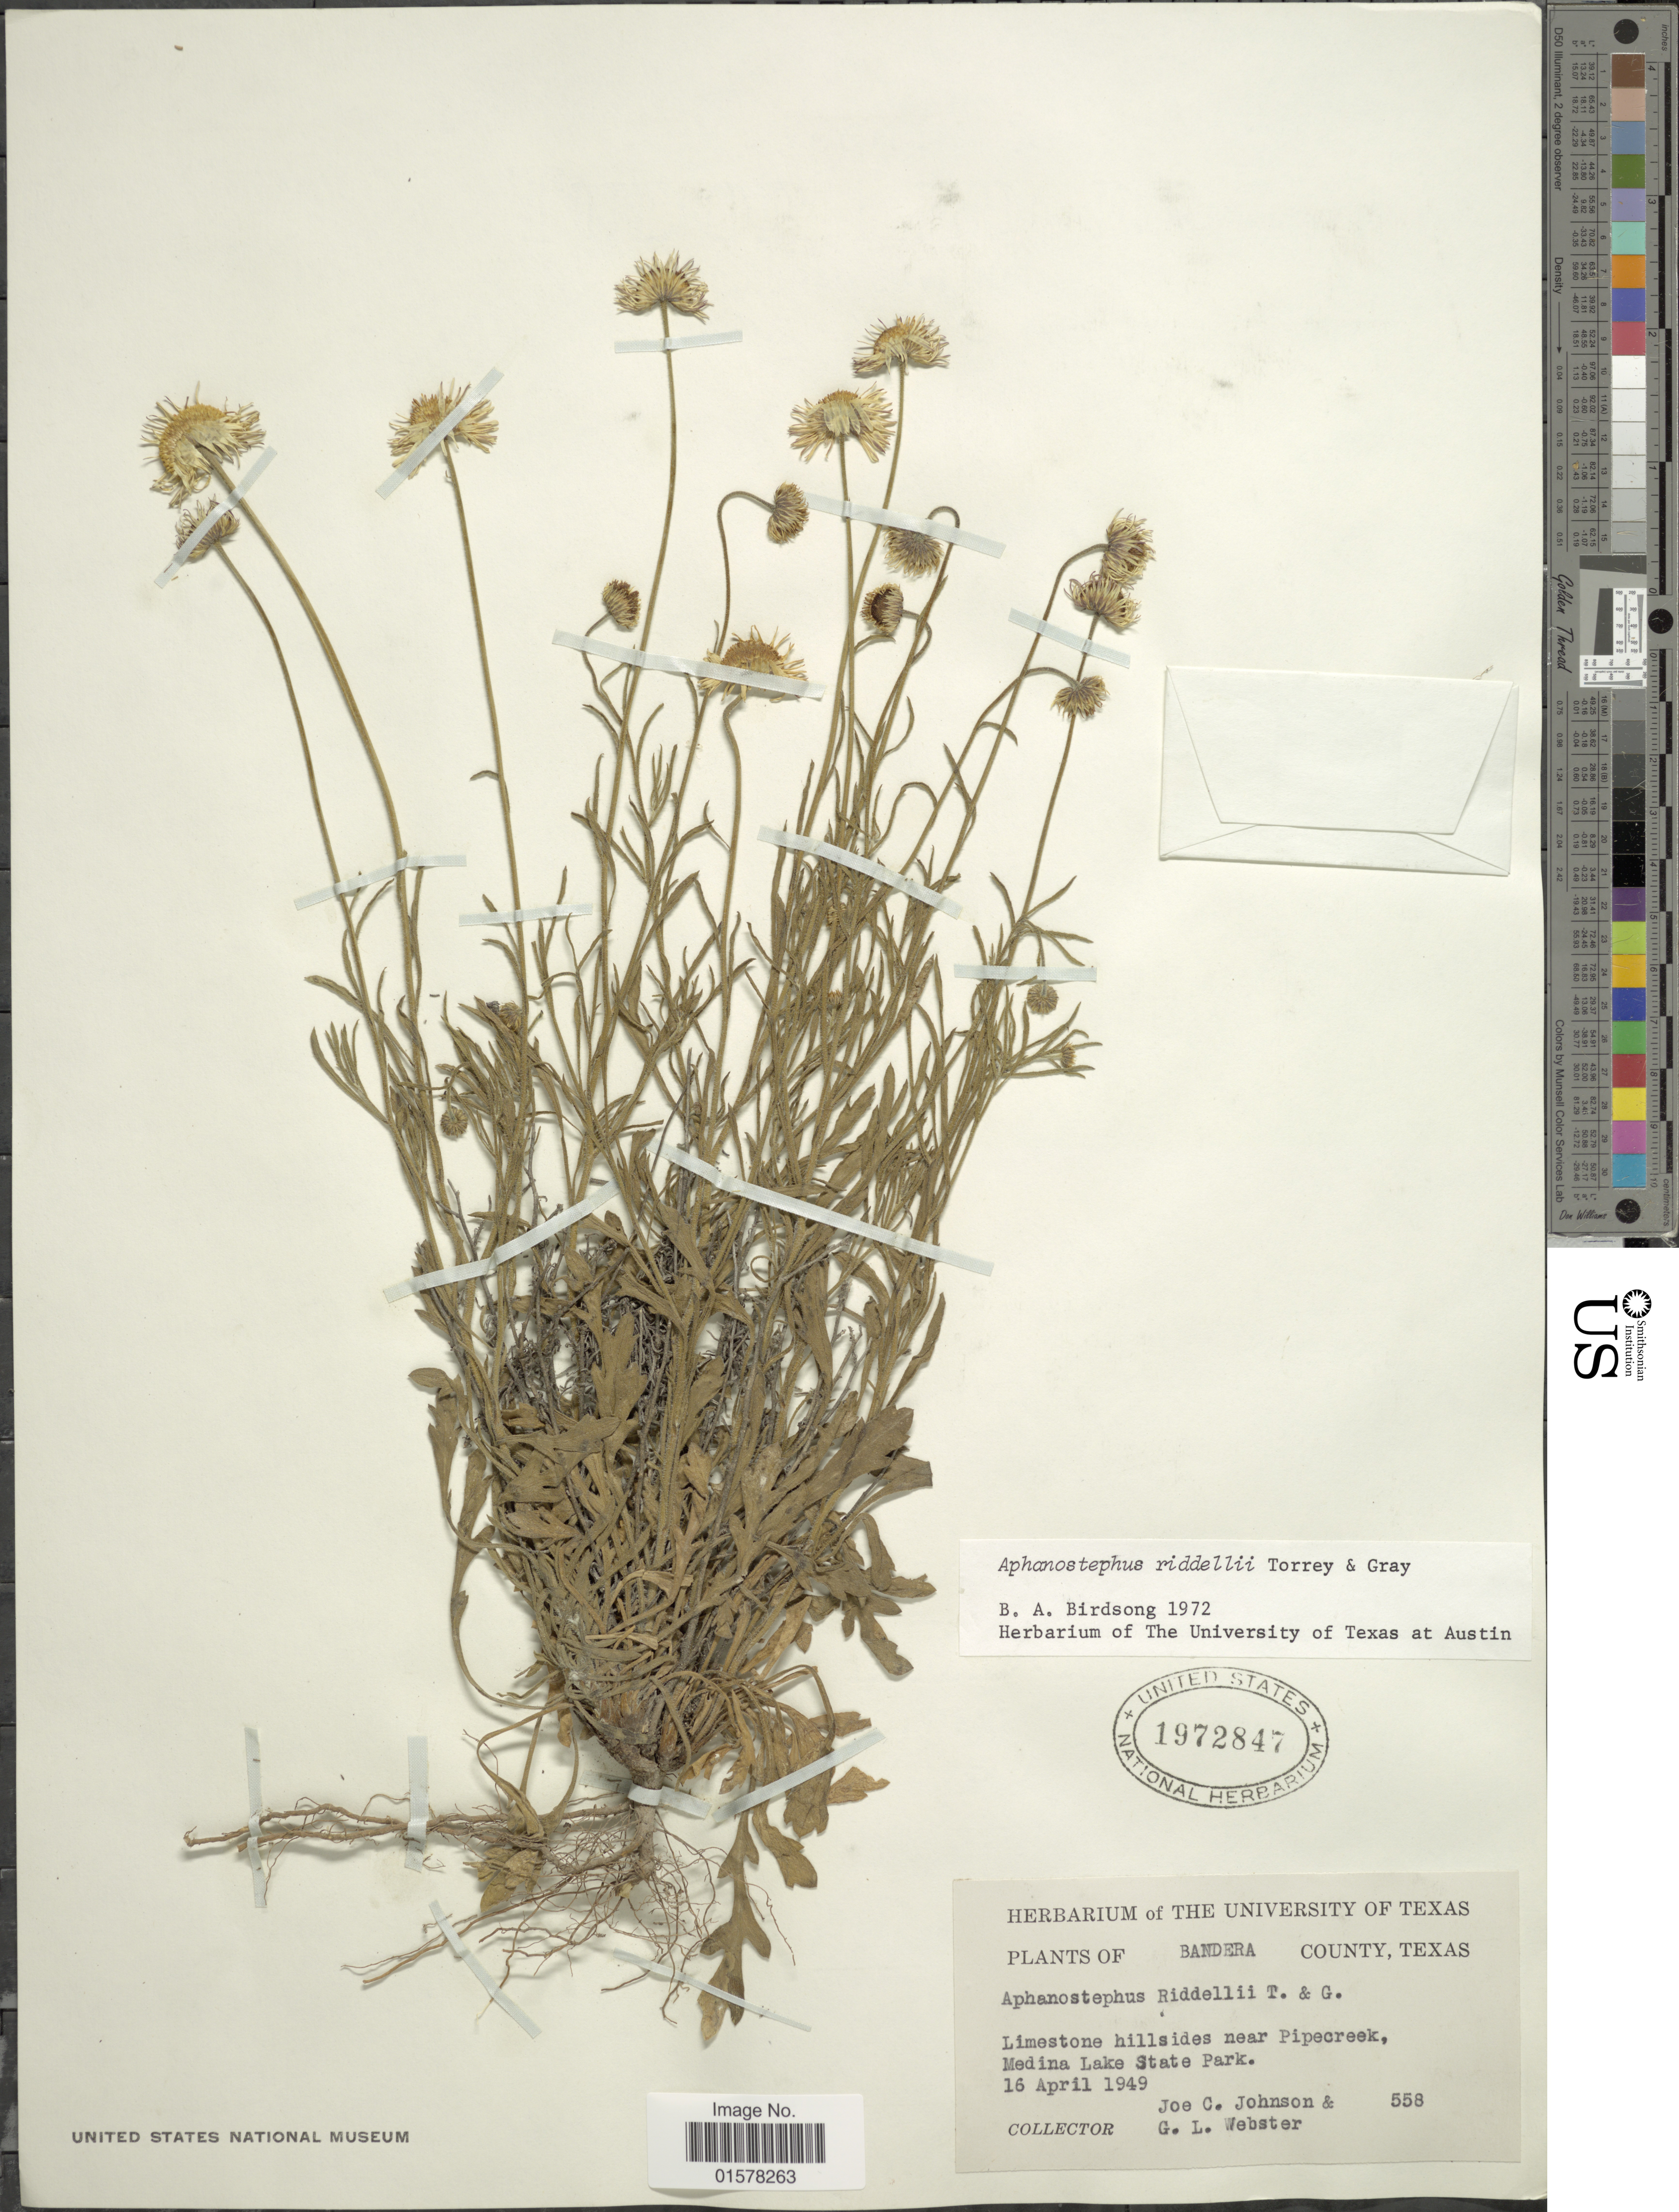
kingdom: Plantae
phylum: Tracheophyta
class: Magnoliopsida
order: Asterales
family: Asteraceae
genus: Aphanostephus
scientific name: Aphanostephus riddellii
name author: Torr. & A. Gray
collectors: J. C. Johnson & G. L. Webster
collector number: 558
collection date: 1949-04-16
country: United States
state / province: Texas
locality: Bandera County, Texas. Limestone hillsides near Pipecreek, Medina Lake State Park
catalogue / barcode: US 1972847